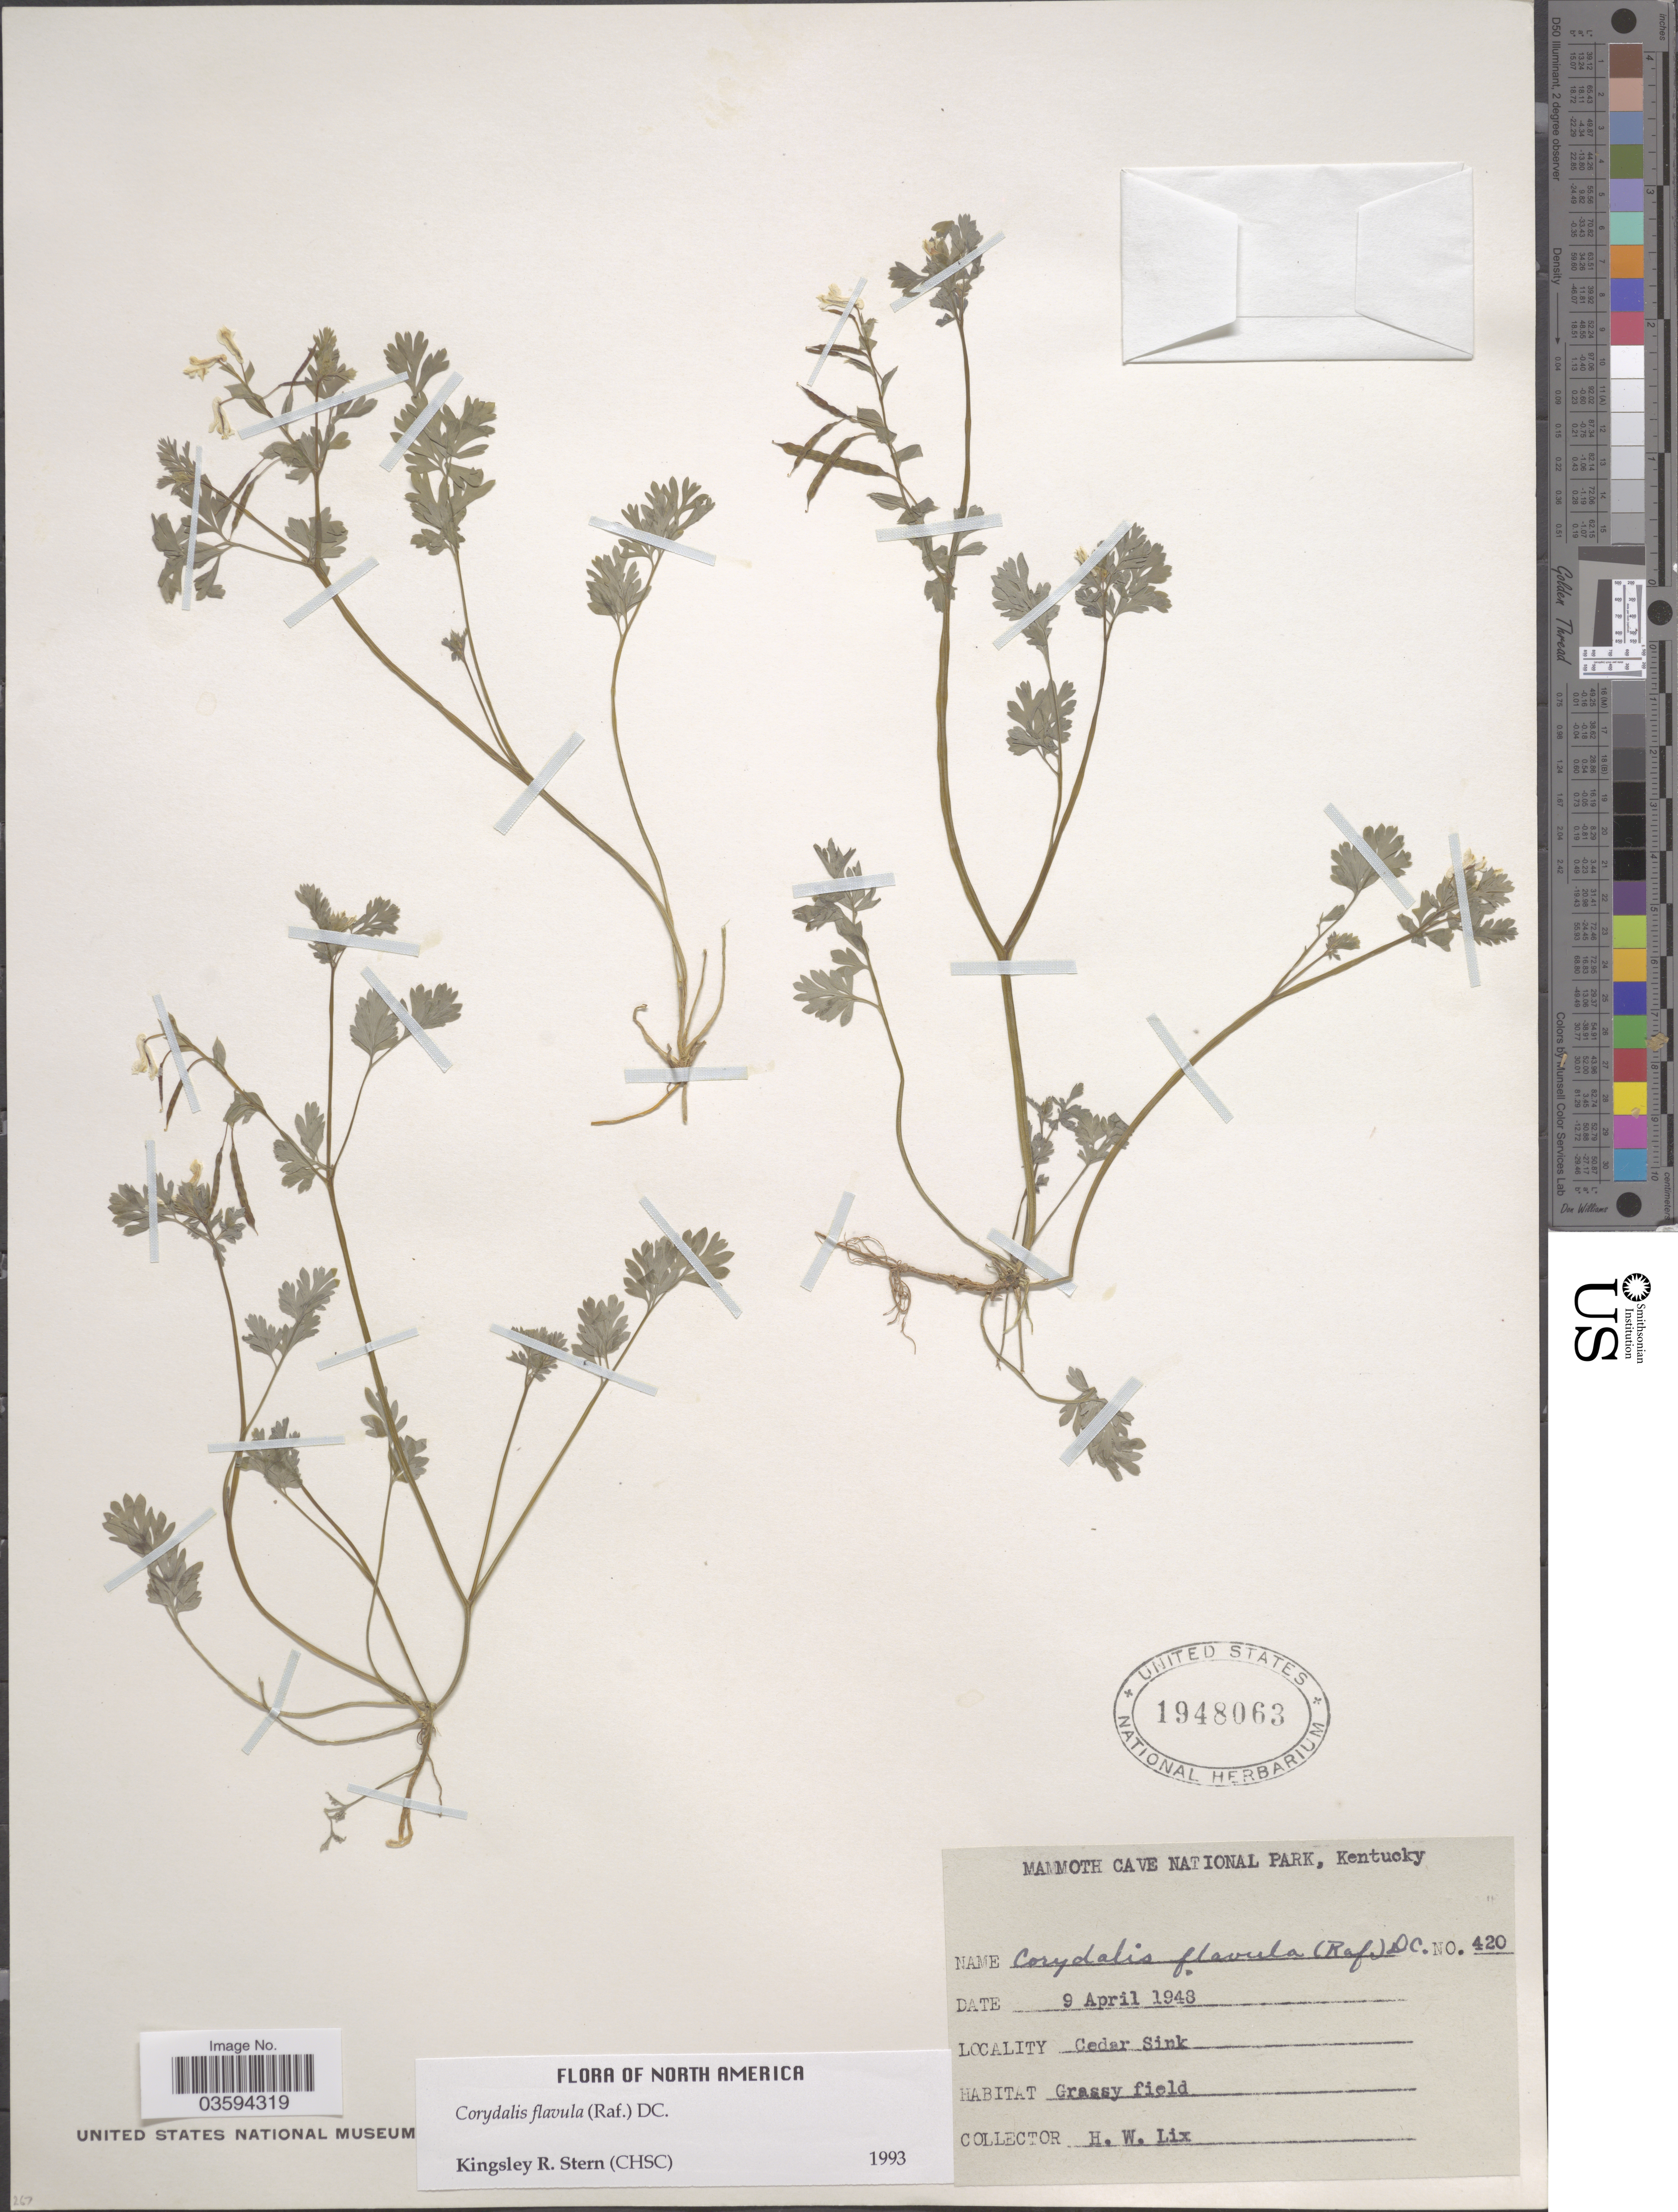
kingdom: Plantae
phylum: Tracheophyta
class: Magnoliopsida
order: Ranunculales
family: Papaveraceae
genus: Corydalis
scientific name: Corydalis flavula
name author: (Raf.) DC.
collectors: H. W. Lix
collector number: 420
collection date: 1948-04-09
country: United States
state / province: Kentucky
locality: Mammoth Cave National Park, Cedar Sink.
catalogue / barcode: US 1948063